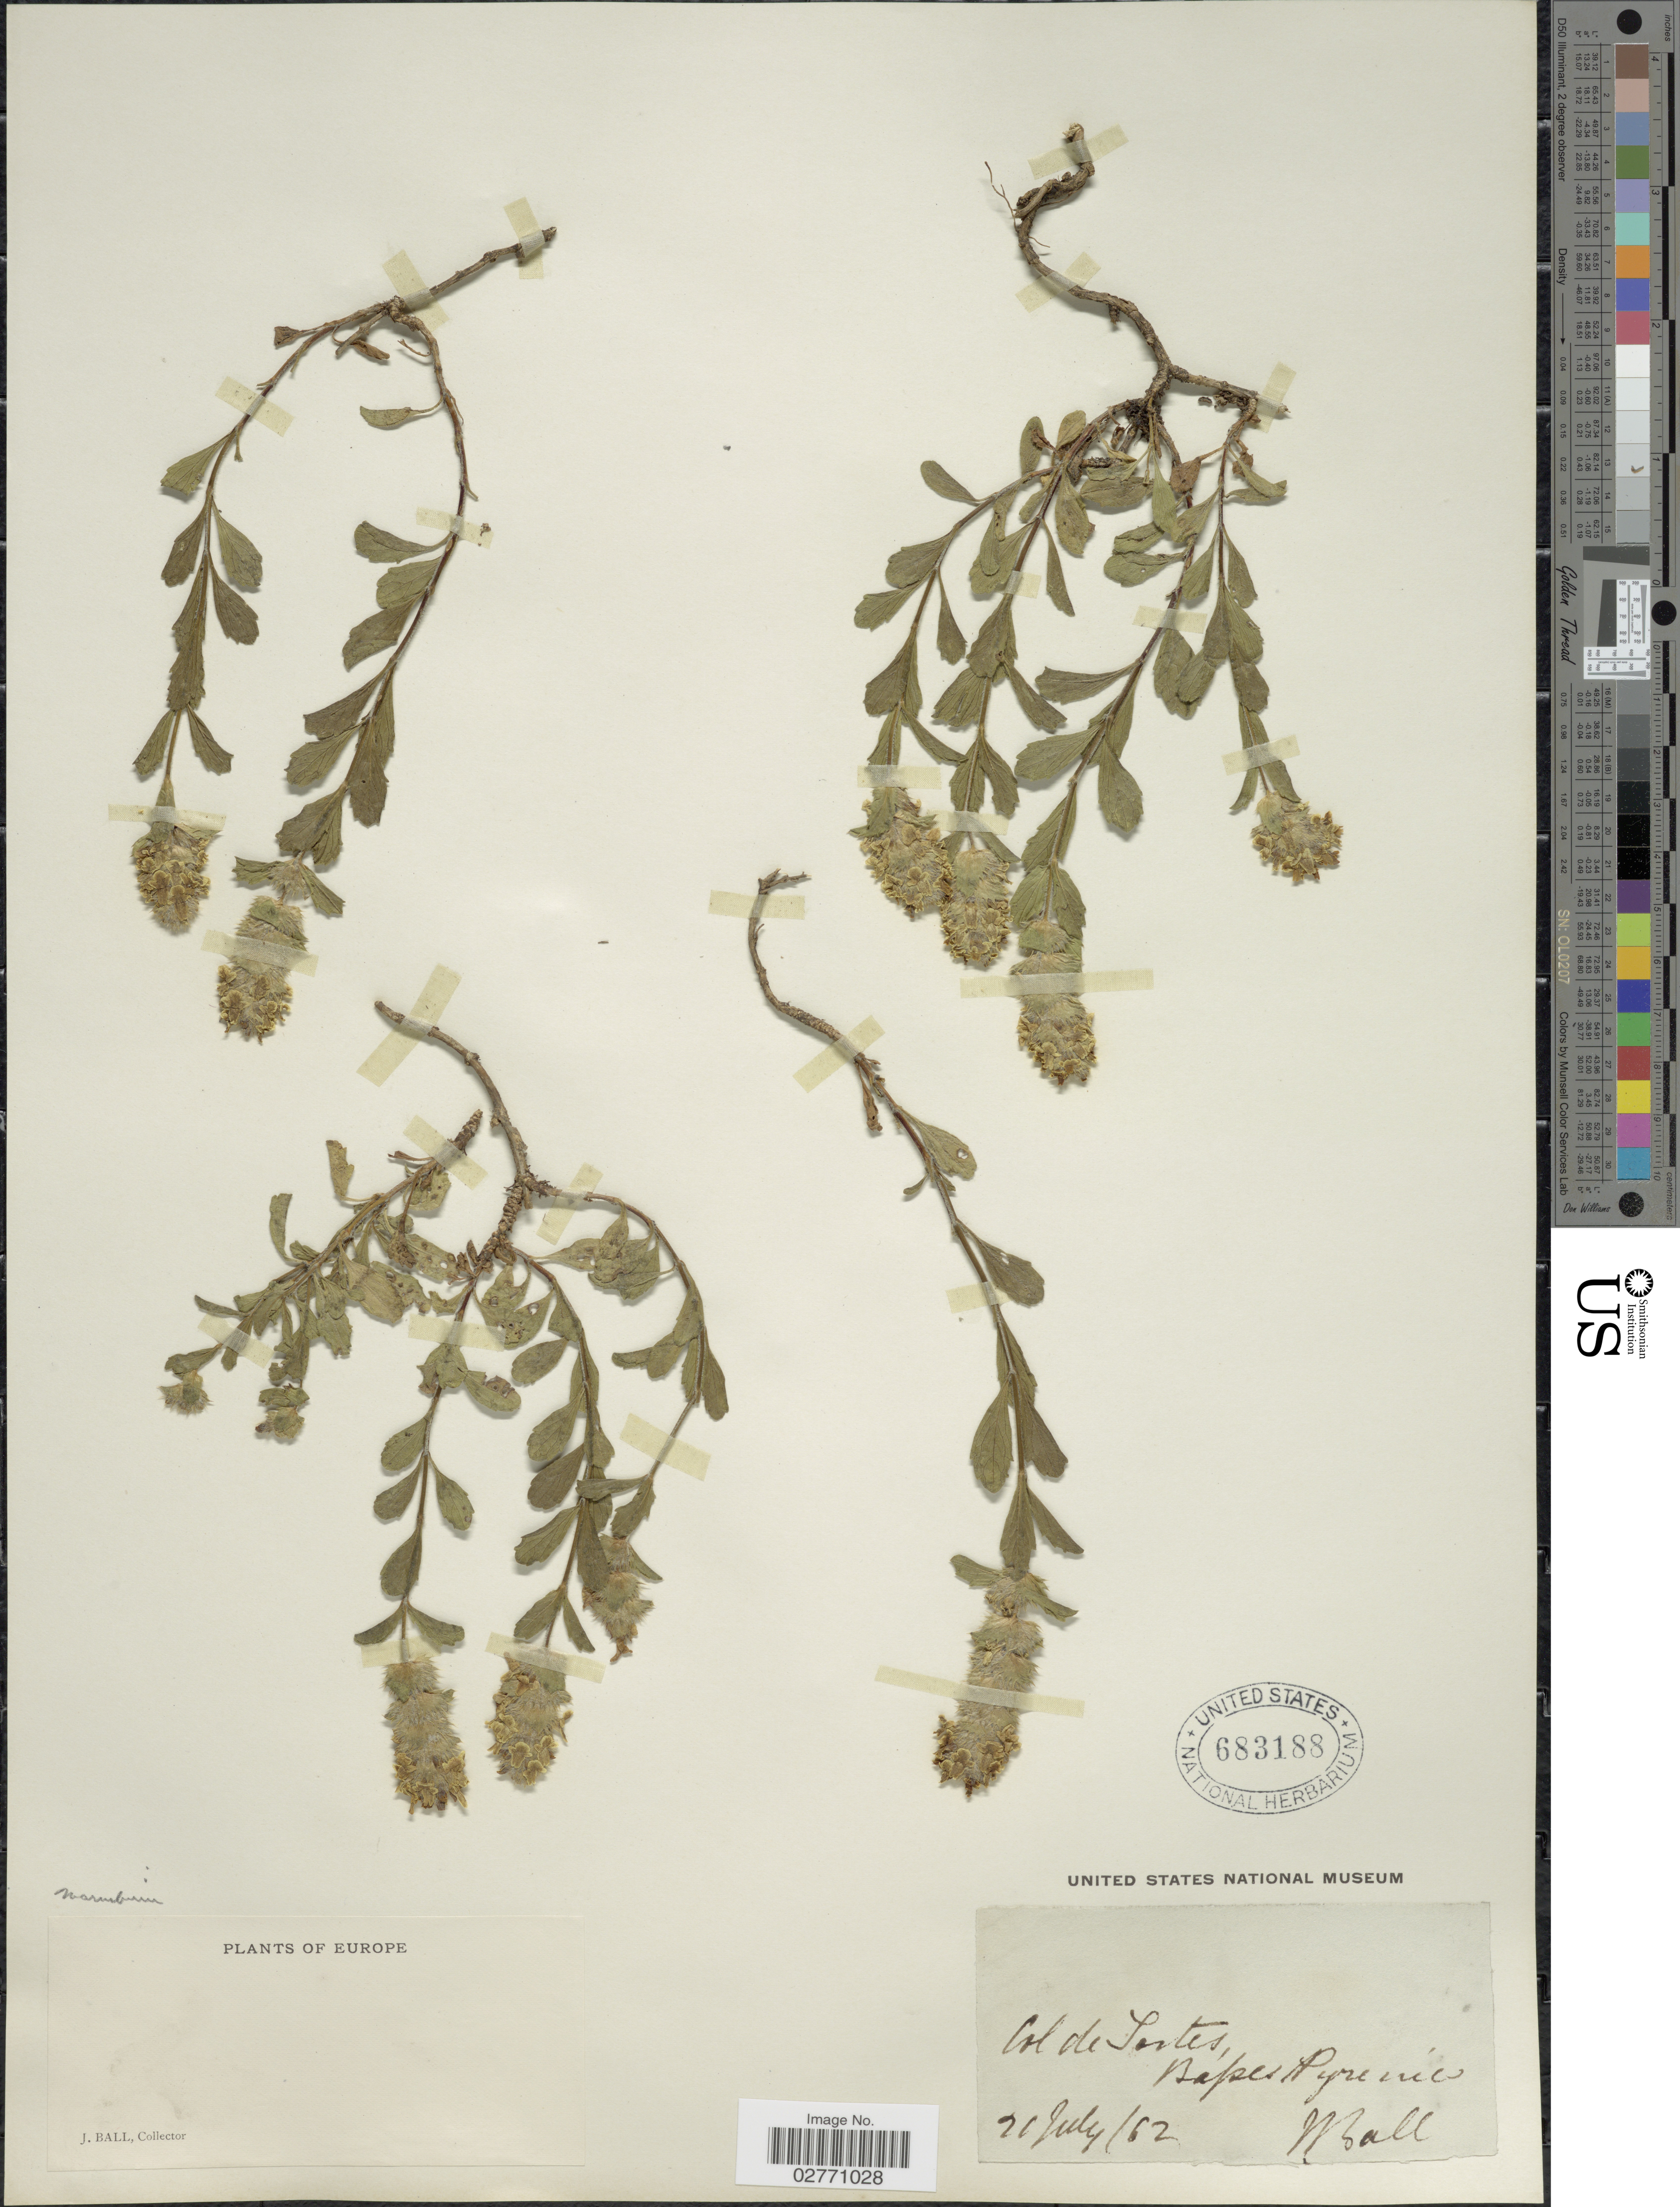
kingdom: Plantae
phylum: Tracheophyta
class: Magnoliopsida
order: Lamiales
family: Lamiaceae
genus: Sideritis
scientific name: Sideritis sp.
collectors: J. Ball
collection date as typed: Transcribed d/m/y: 21/7/62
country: France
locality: Col de Portes, Bapes Pyrenie.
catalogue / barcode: US 683188